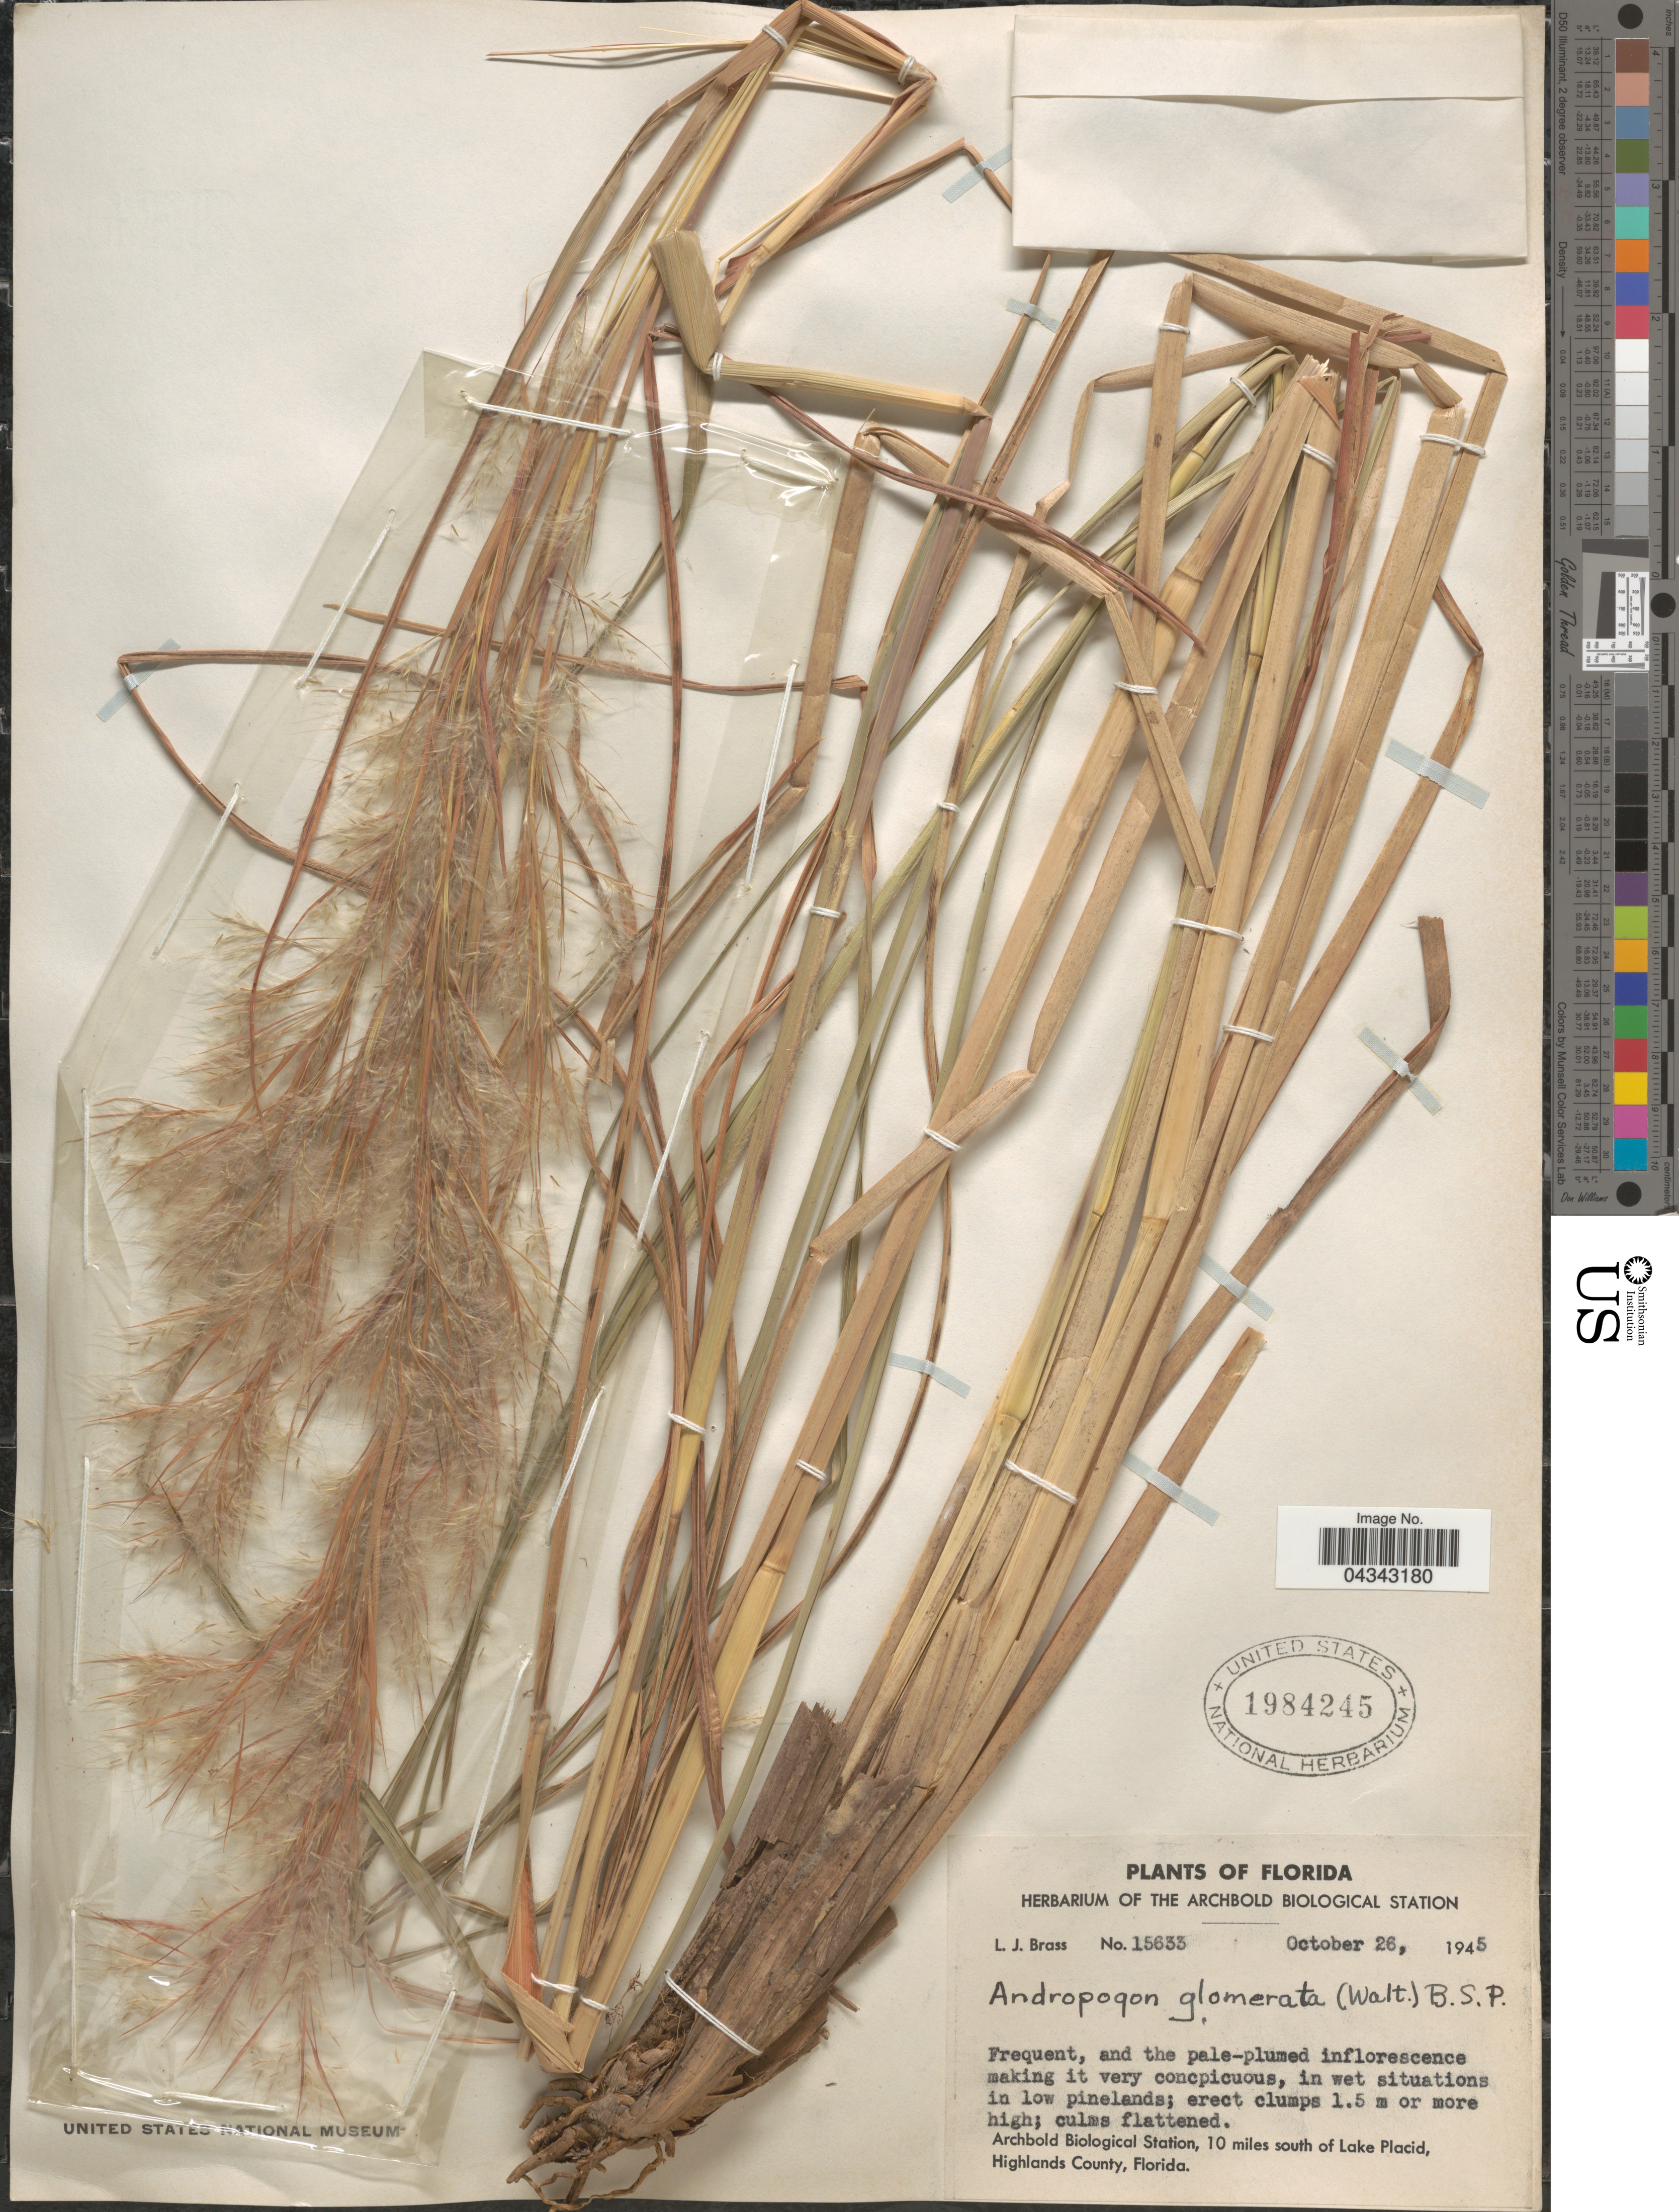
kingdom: Plantae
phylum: Tracheophyta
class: Liliopsida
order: Poales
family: Poaceae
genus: Andropogon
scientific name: Andropogon glomeratus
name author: (Walter) Britton, Stearns & Poggenb.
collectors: L. J. Brass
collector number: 15633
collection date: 1945-10-26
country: United States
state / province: Florida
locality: Archbold Biological Station, 10 miles south of Lake Placid, Highlands County.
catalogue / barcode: US 1984245